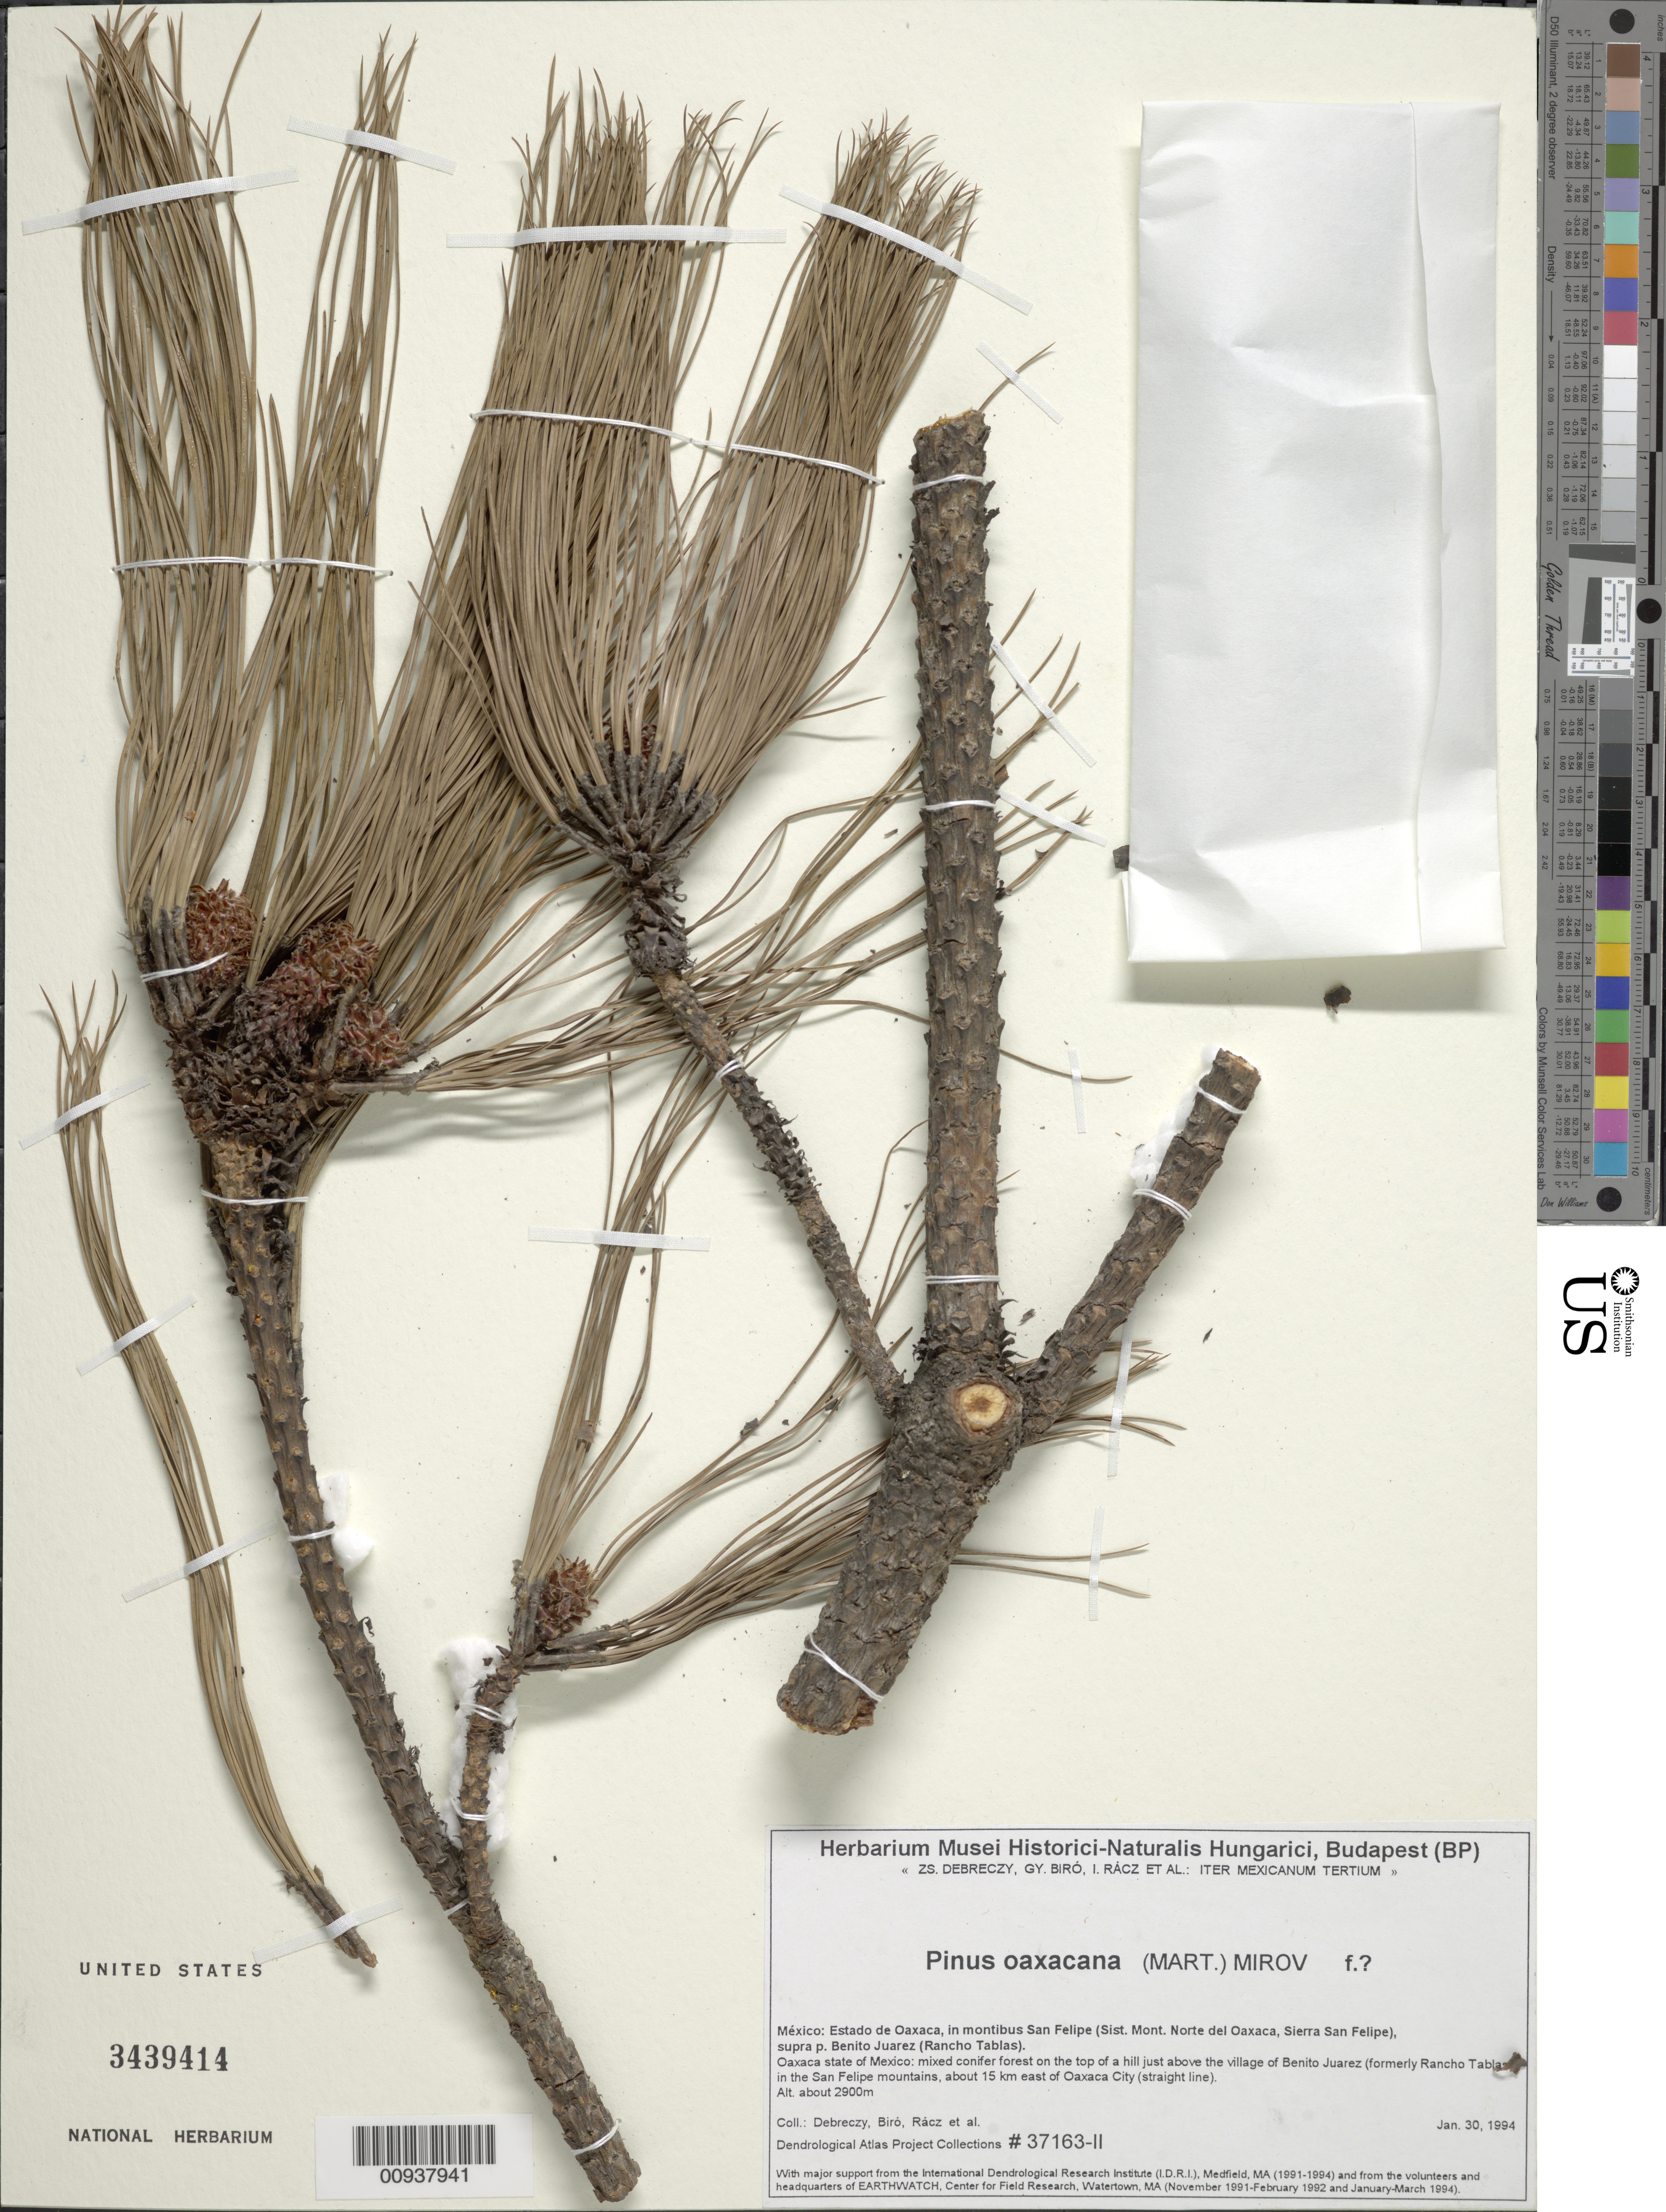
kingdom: Plantae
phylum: Tracheophyta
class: Pinopsida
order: Pinales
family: Pinaceae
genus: Pinus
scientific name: Pinus oaxacana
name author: Mirov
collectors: Z. Debreczy, G. Biro, I. Rácz & et al.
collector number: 37163-II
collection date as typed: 30 Jan 1994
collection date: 1994-01-30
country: Mexico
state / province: Oaxaca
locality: Hill just above the village of Benito Juárez (formely Rancho Tablas), in the San Felipe mountains, about 15 km. east of Oaxaca City (straight line).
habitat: Mixed conifer forest on the top of the hill.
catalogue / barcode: US 3439414